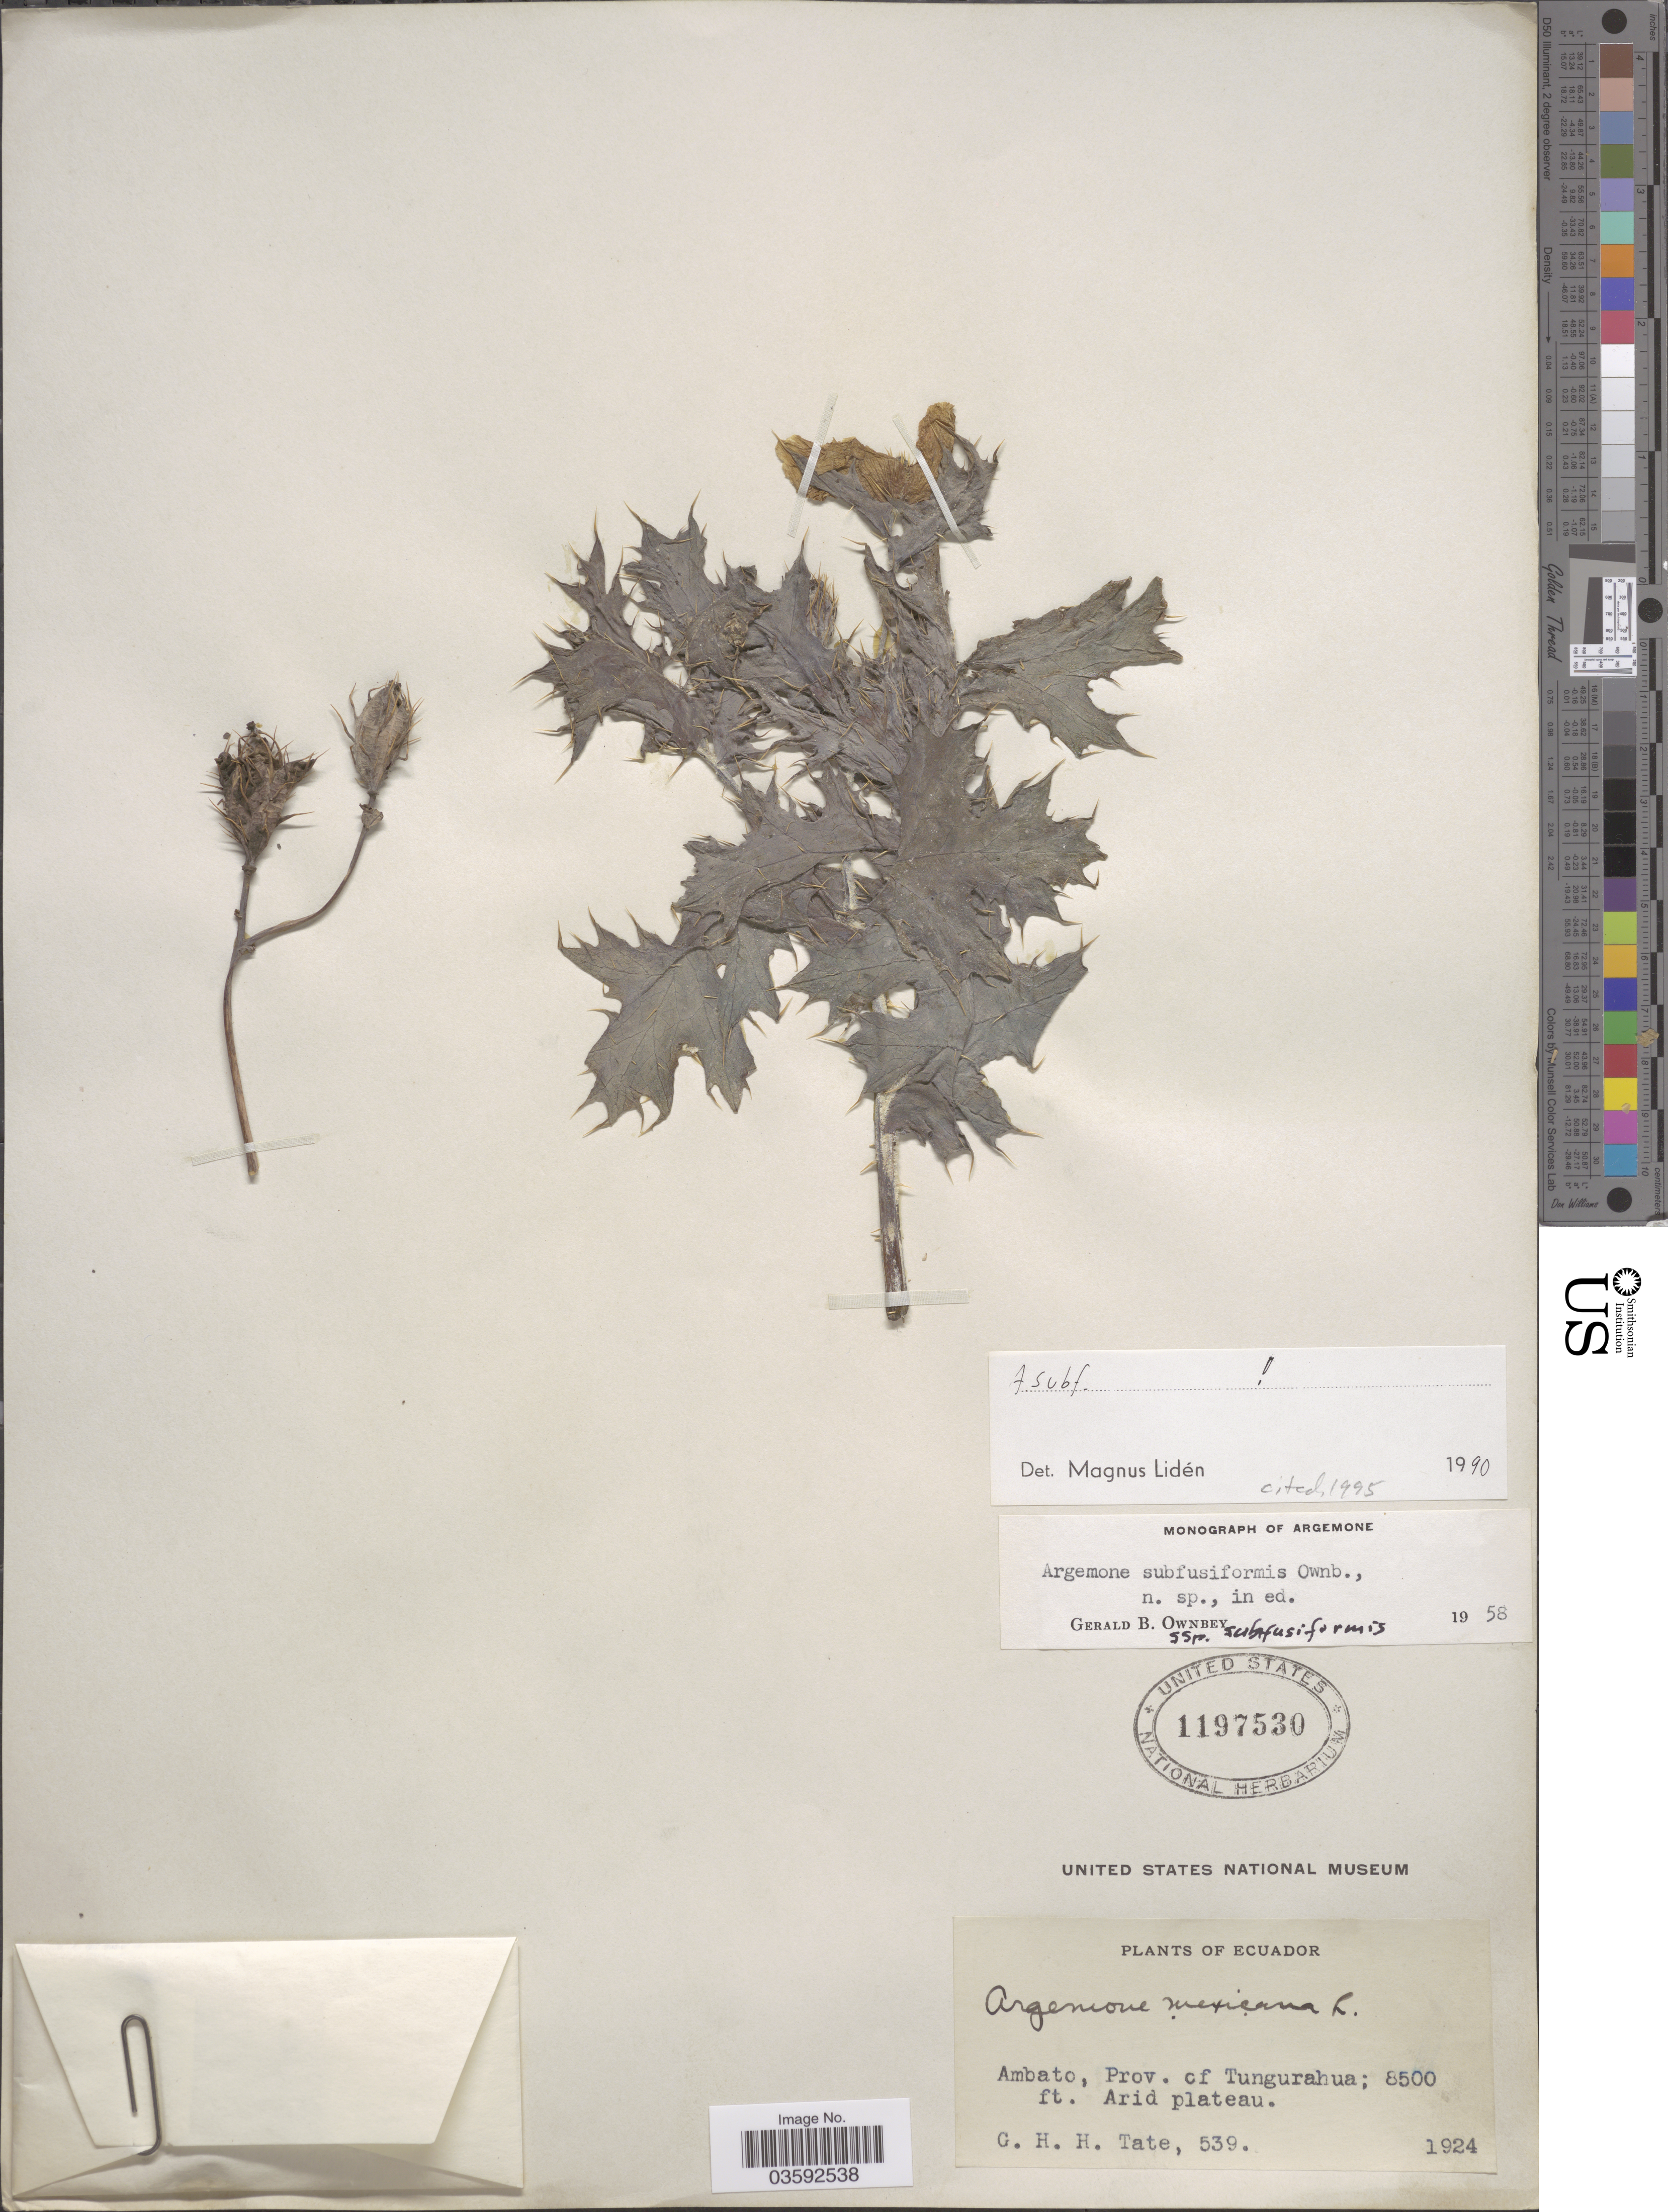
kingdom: Plantae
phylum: Tracheophyta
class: Magnoliopsida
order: Ranunculales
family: Papaveraceae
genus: Argemone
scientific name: Argemone subfusiformis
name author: G.B. Ownbey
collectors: G. H. H.Tate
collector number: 539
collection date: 1924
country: Ecuador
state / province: Tungurahua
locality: Ambato. Arid plateau.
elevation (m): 2591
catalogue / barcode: US 1197530